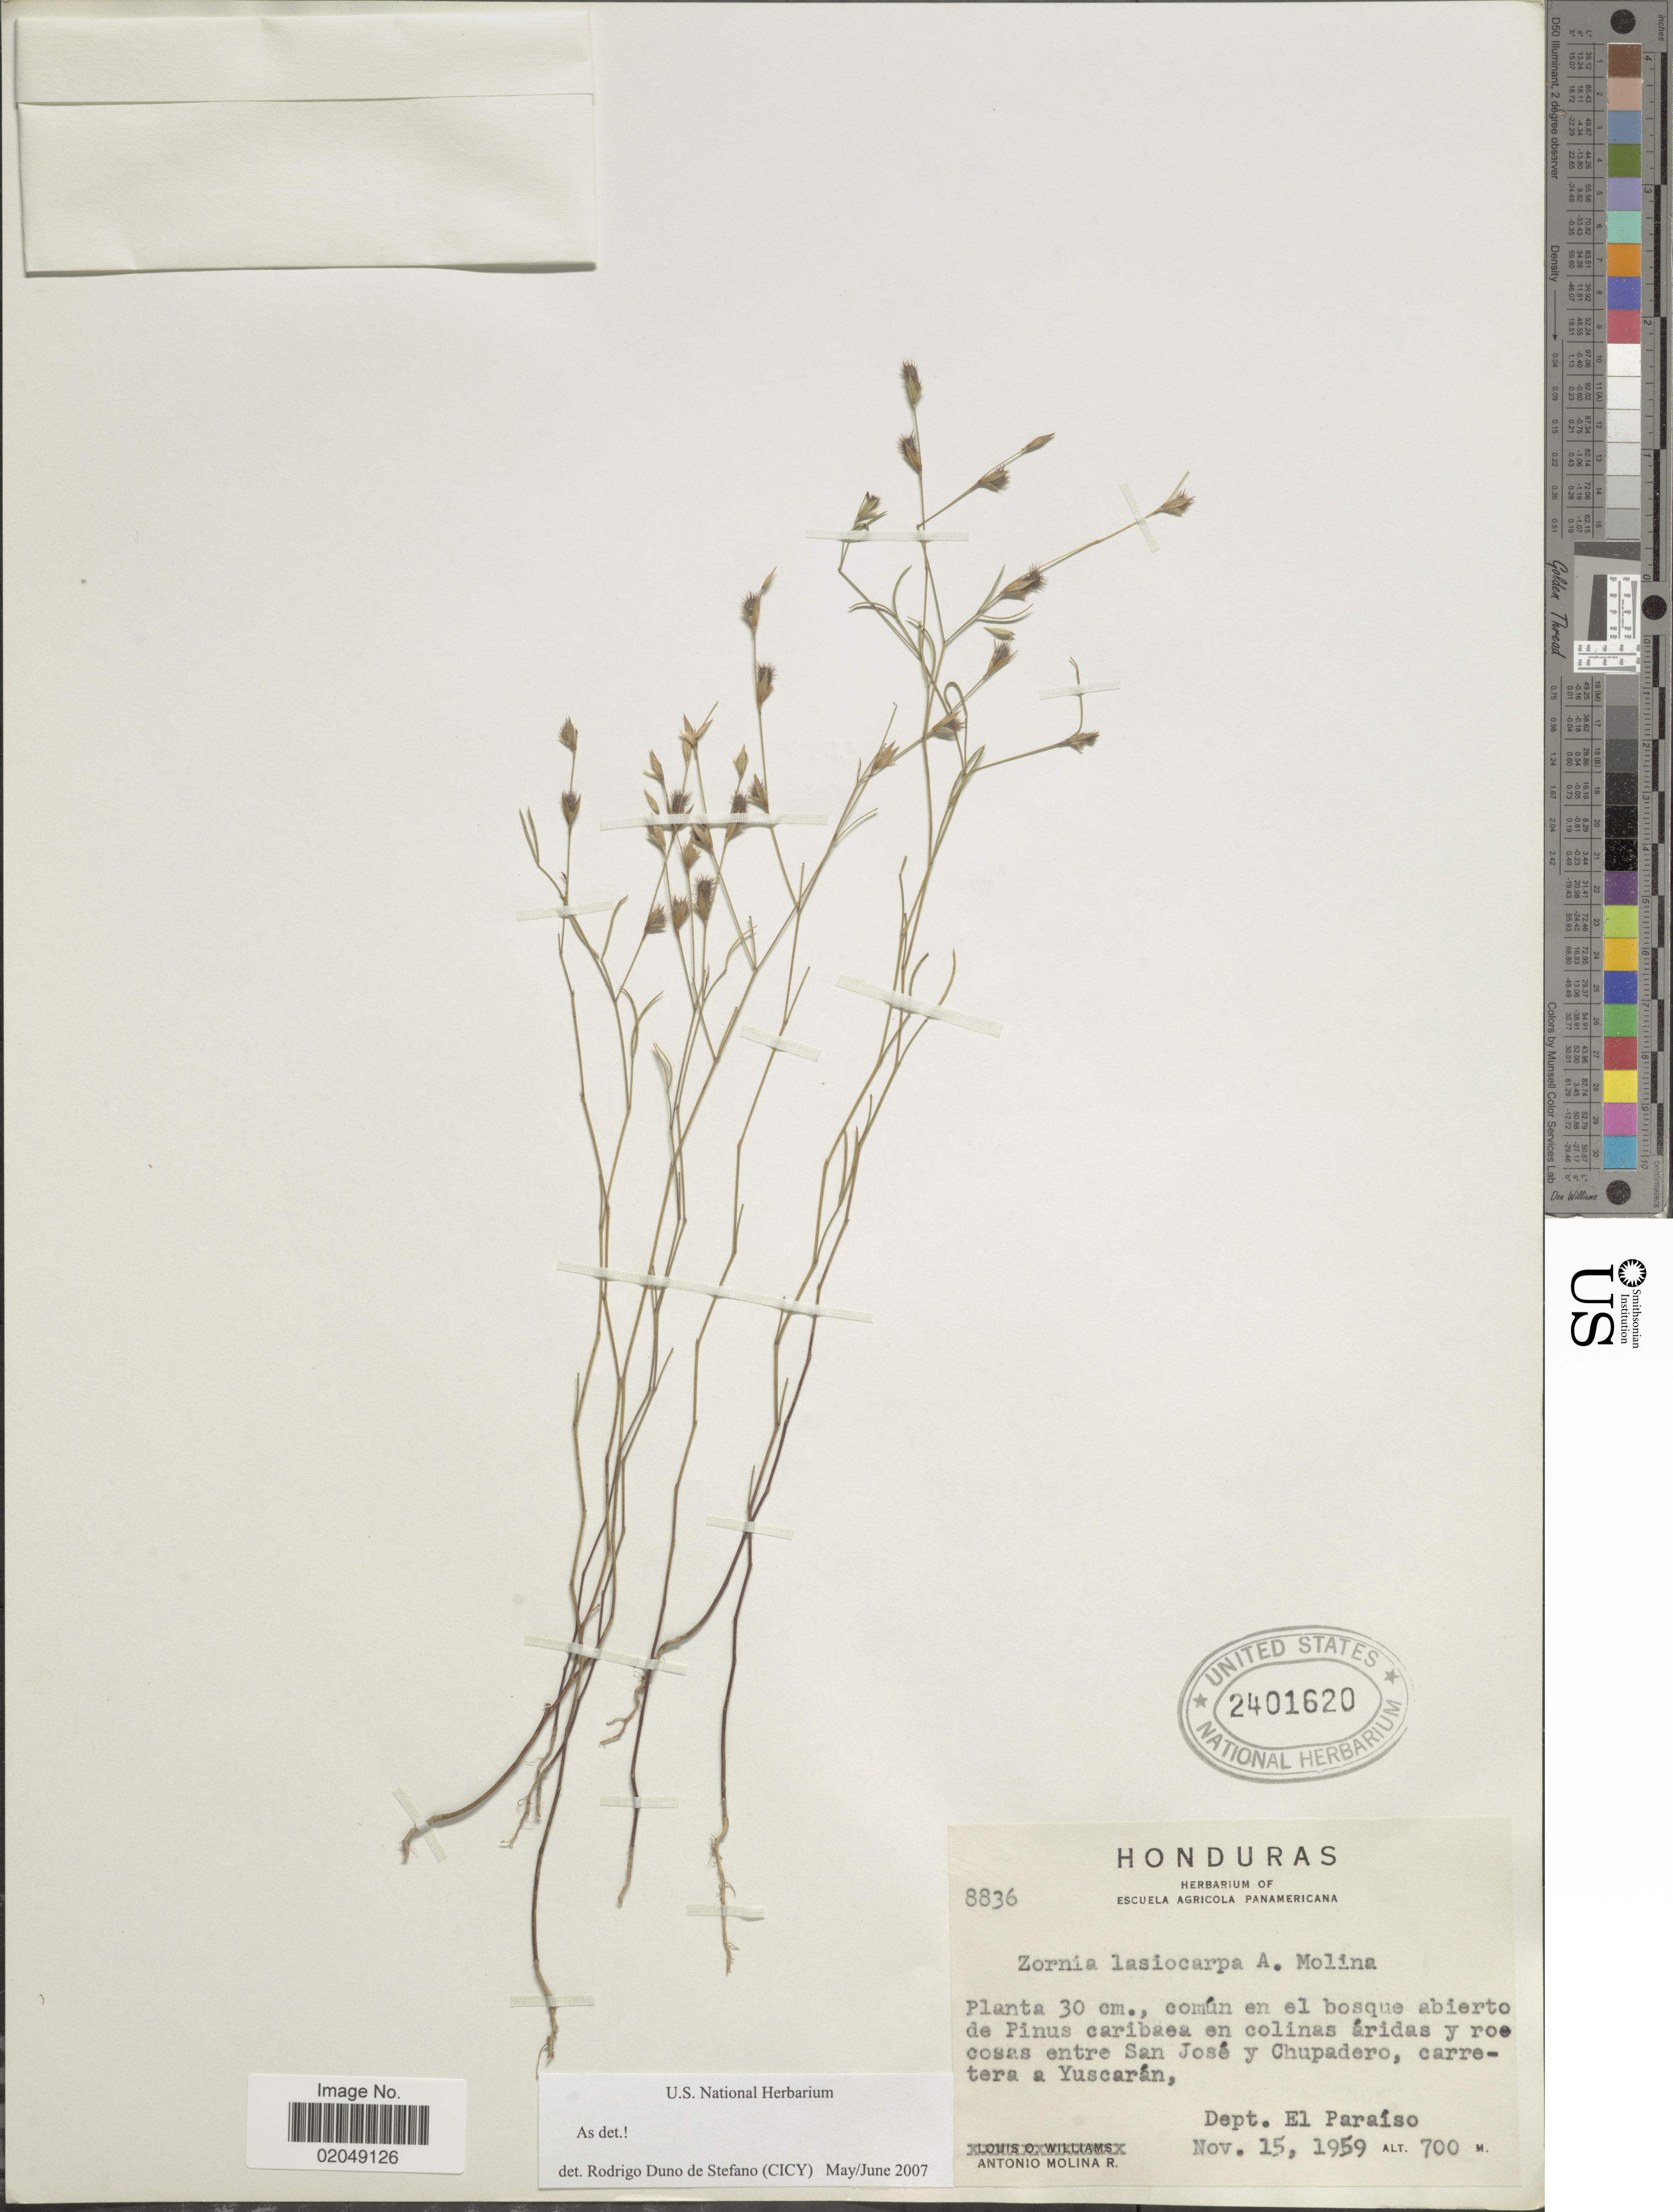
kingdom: Plantae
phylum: Tracheophyta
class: Magnoliopsida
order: Fabales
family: Fabaceae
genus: Zornia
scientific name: Zornia lasiocarpa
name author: Ant. Molina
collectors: A. Molina R.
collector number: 8836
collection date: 1959-11-15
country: Honduras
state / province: El Paraíso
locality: Entre San Jose y Chupadero, carretera a Yuscaran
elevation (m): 700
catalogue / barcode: US 2401620